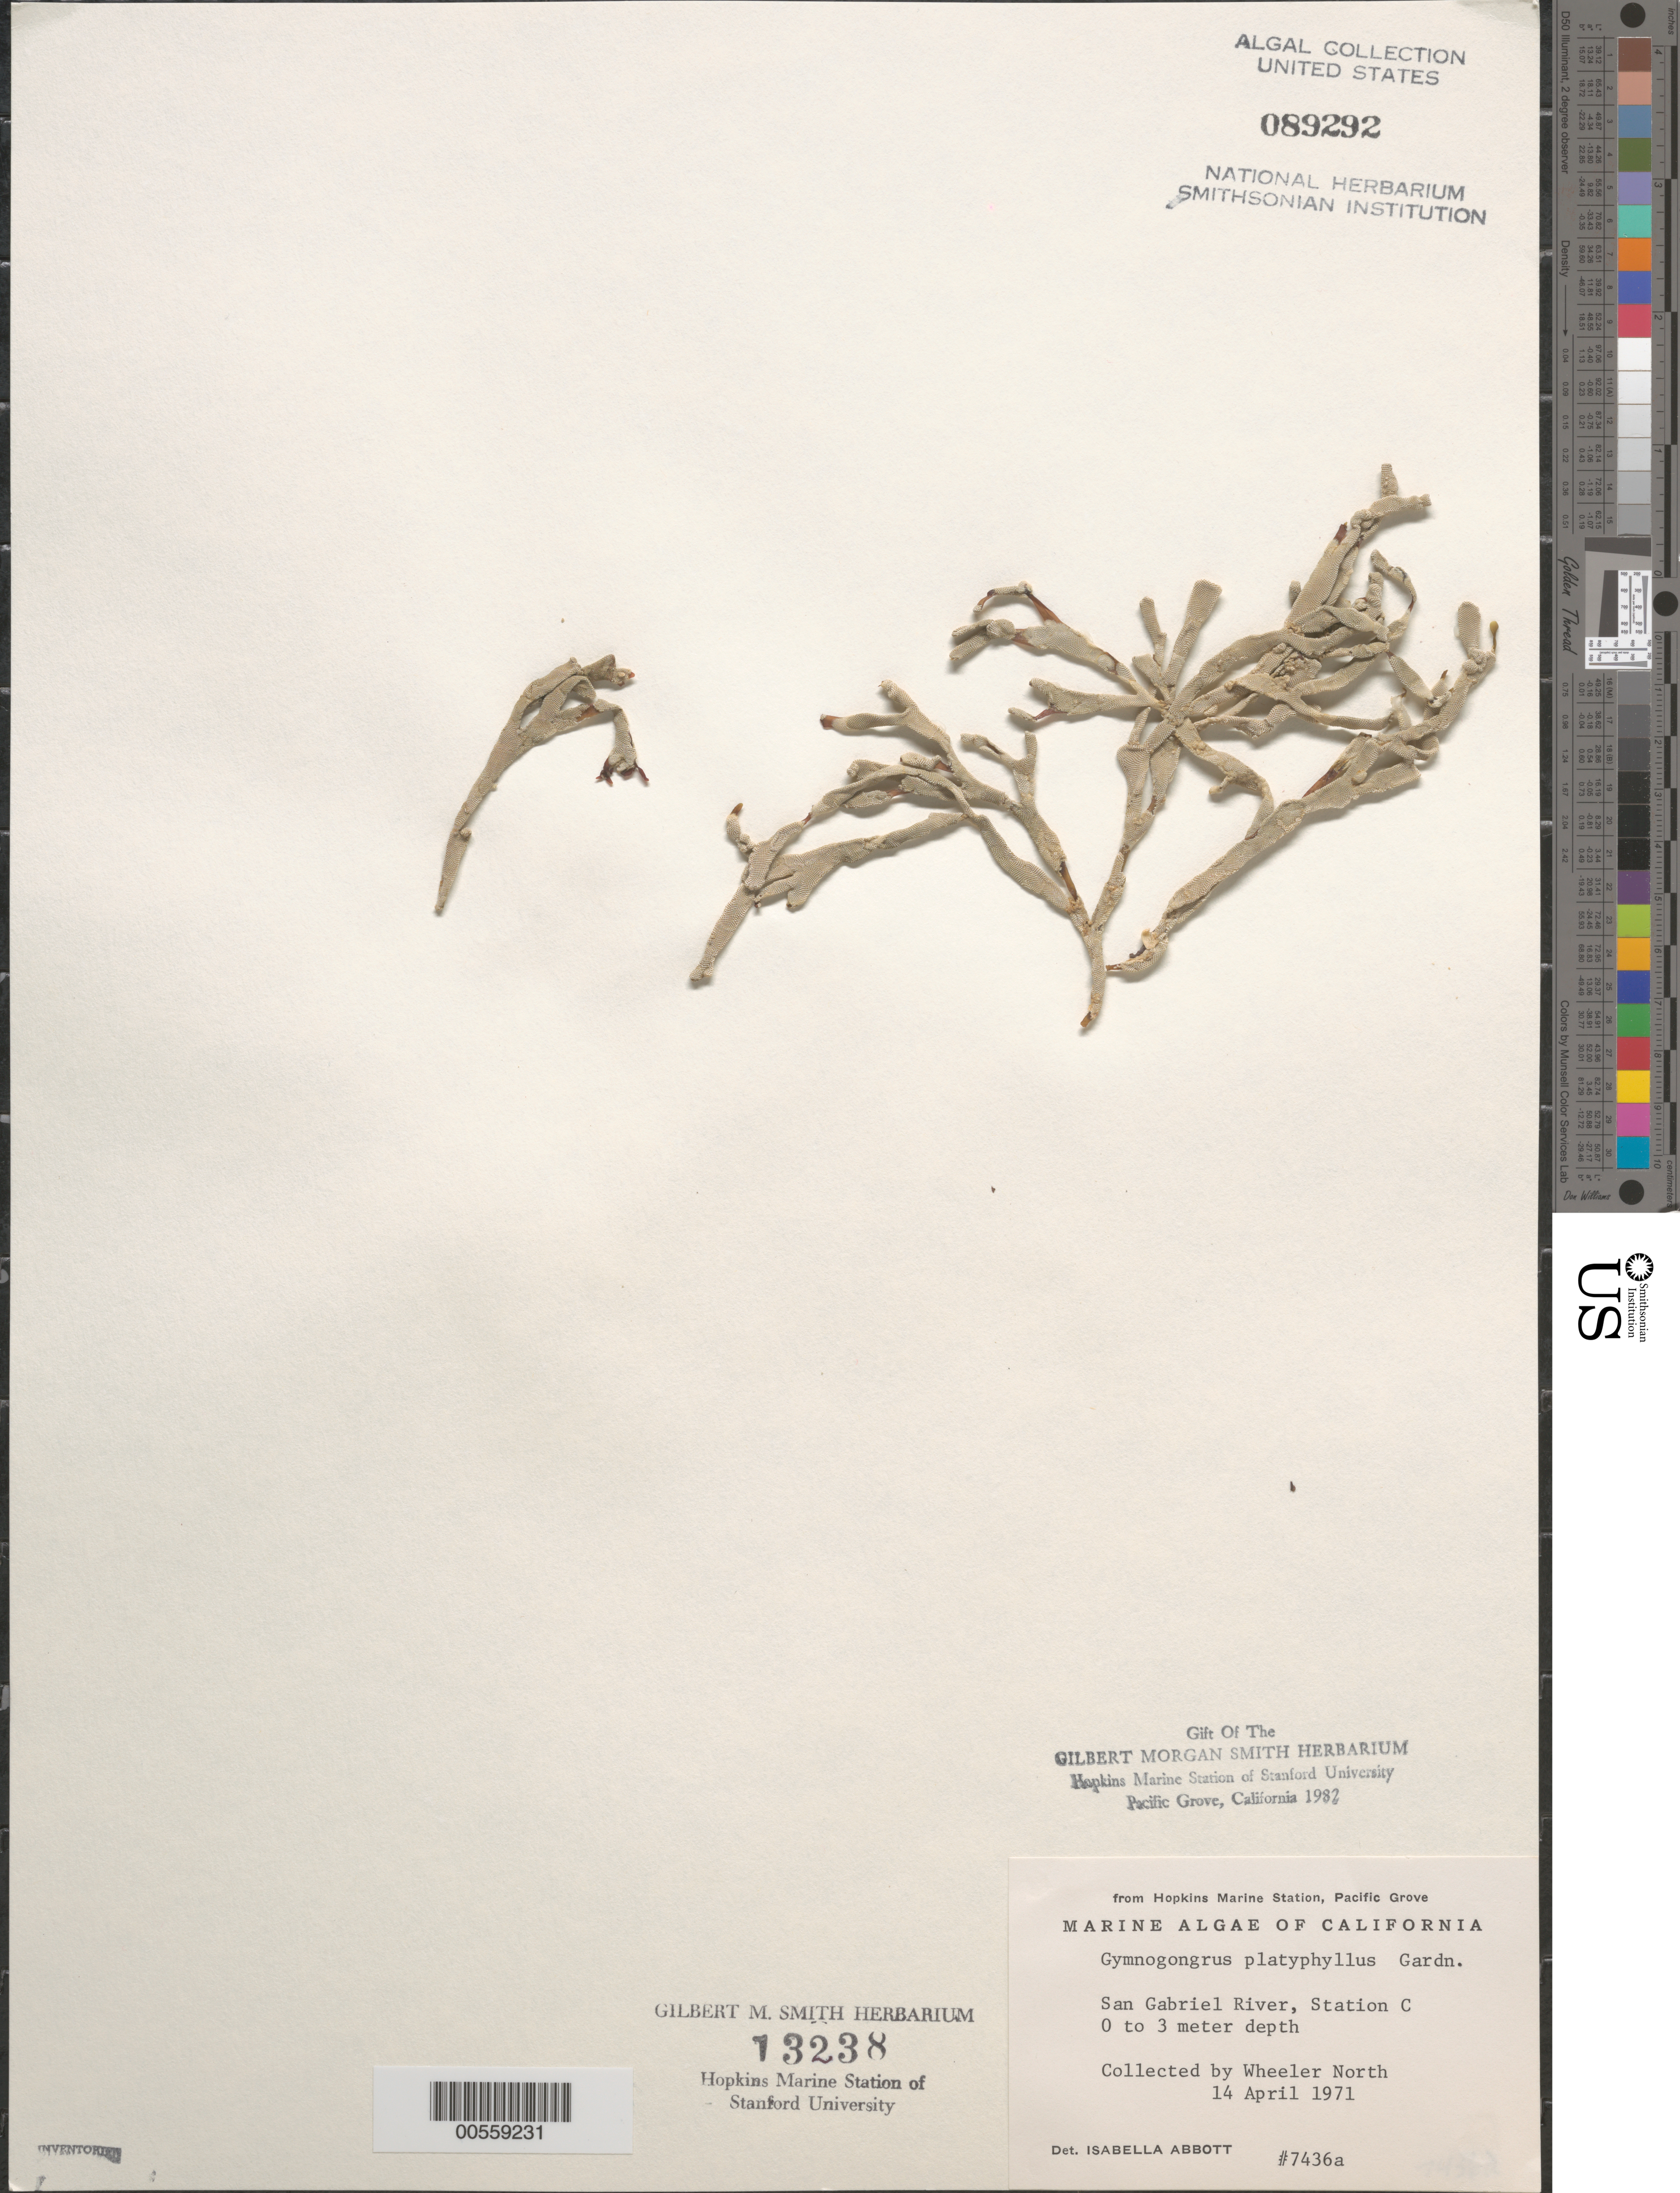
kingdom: Plantae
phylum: Rhodophyta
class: Florideophyceae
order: Gigartinales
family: Phyllophoraceae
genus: Gymnogongrus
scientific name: Gymnogongrus platyphyllus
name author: N.L. Gardner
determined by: Abbott, Isabella A.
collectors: W. North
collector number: IAA 7436a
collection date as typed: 14 Apr 1971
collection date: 1971-04-14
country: United States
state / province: California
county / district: Los Angeles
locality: San Gabriel River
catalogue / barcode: US 89292